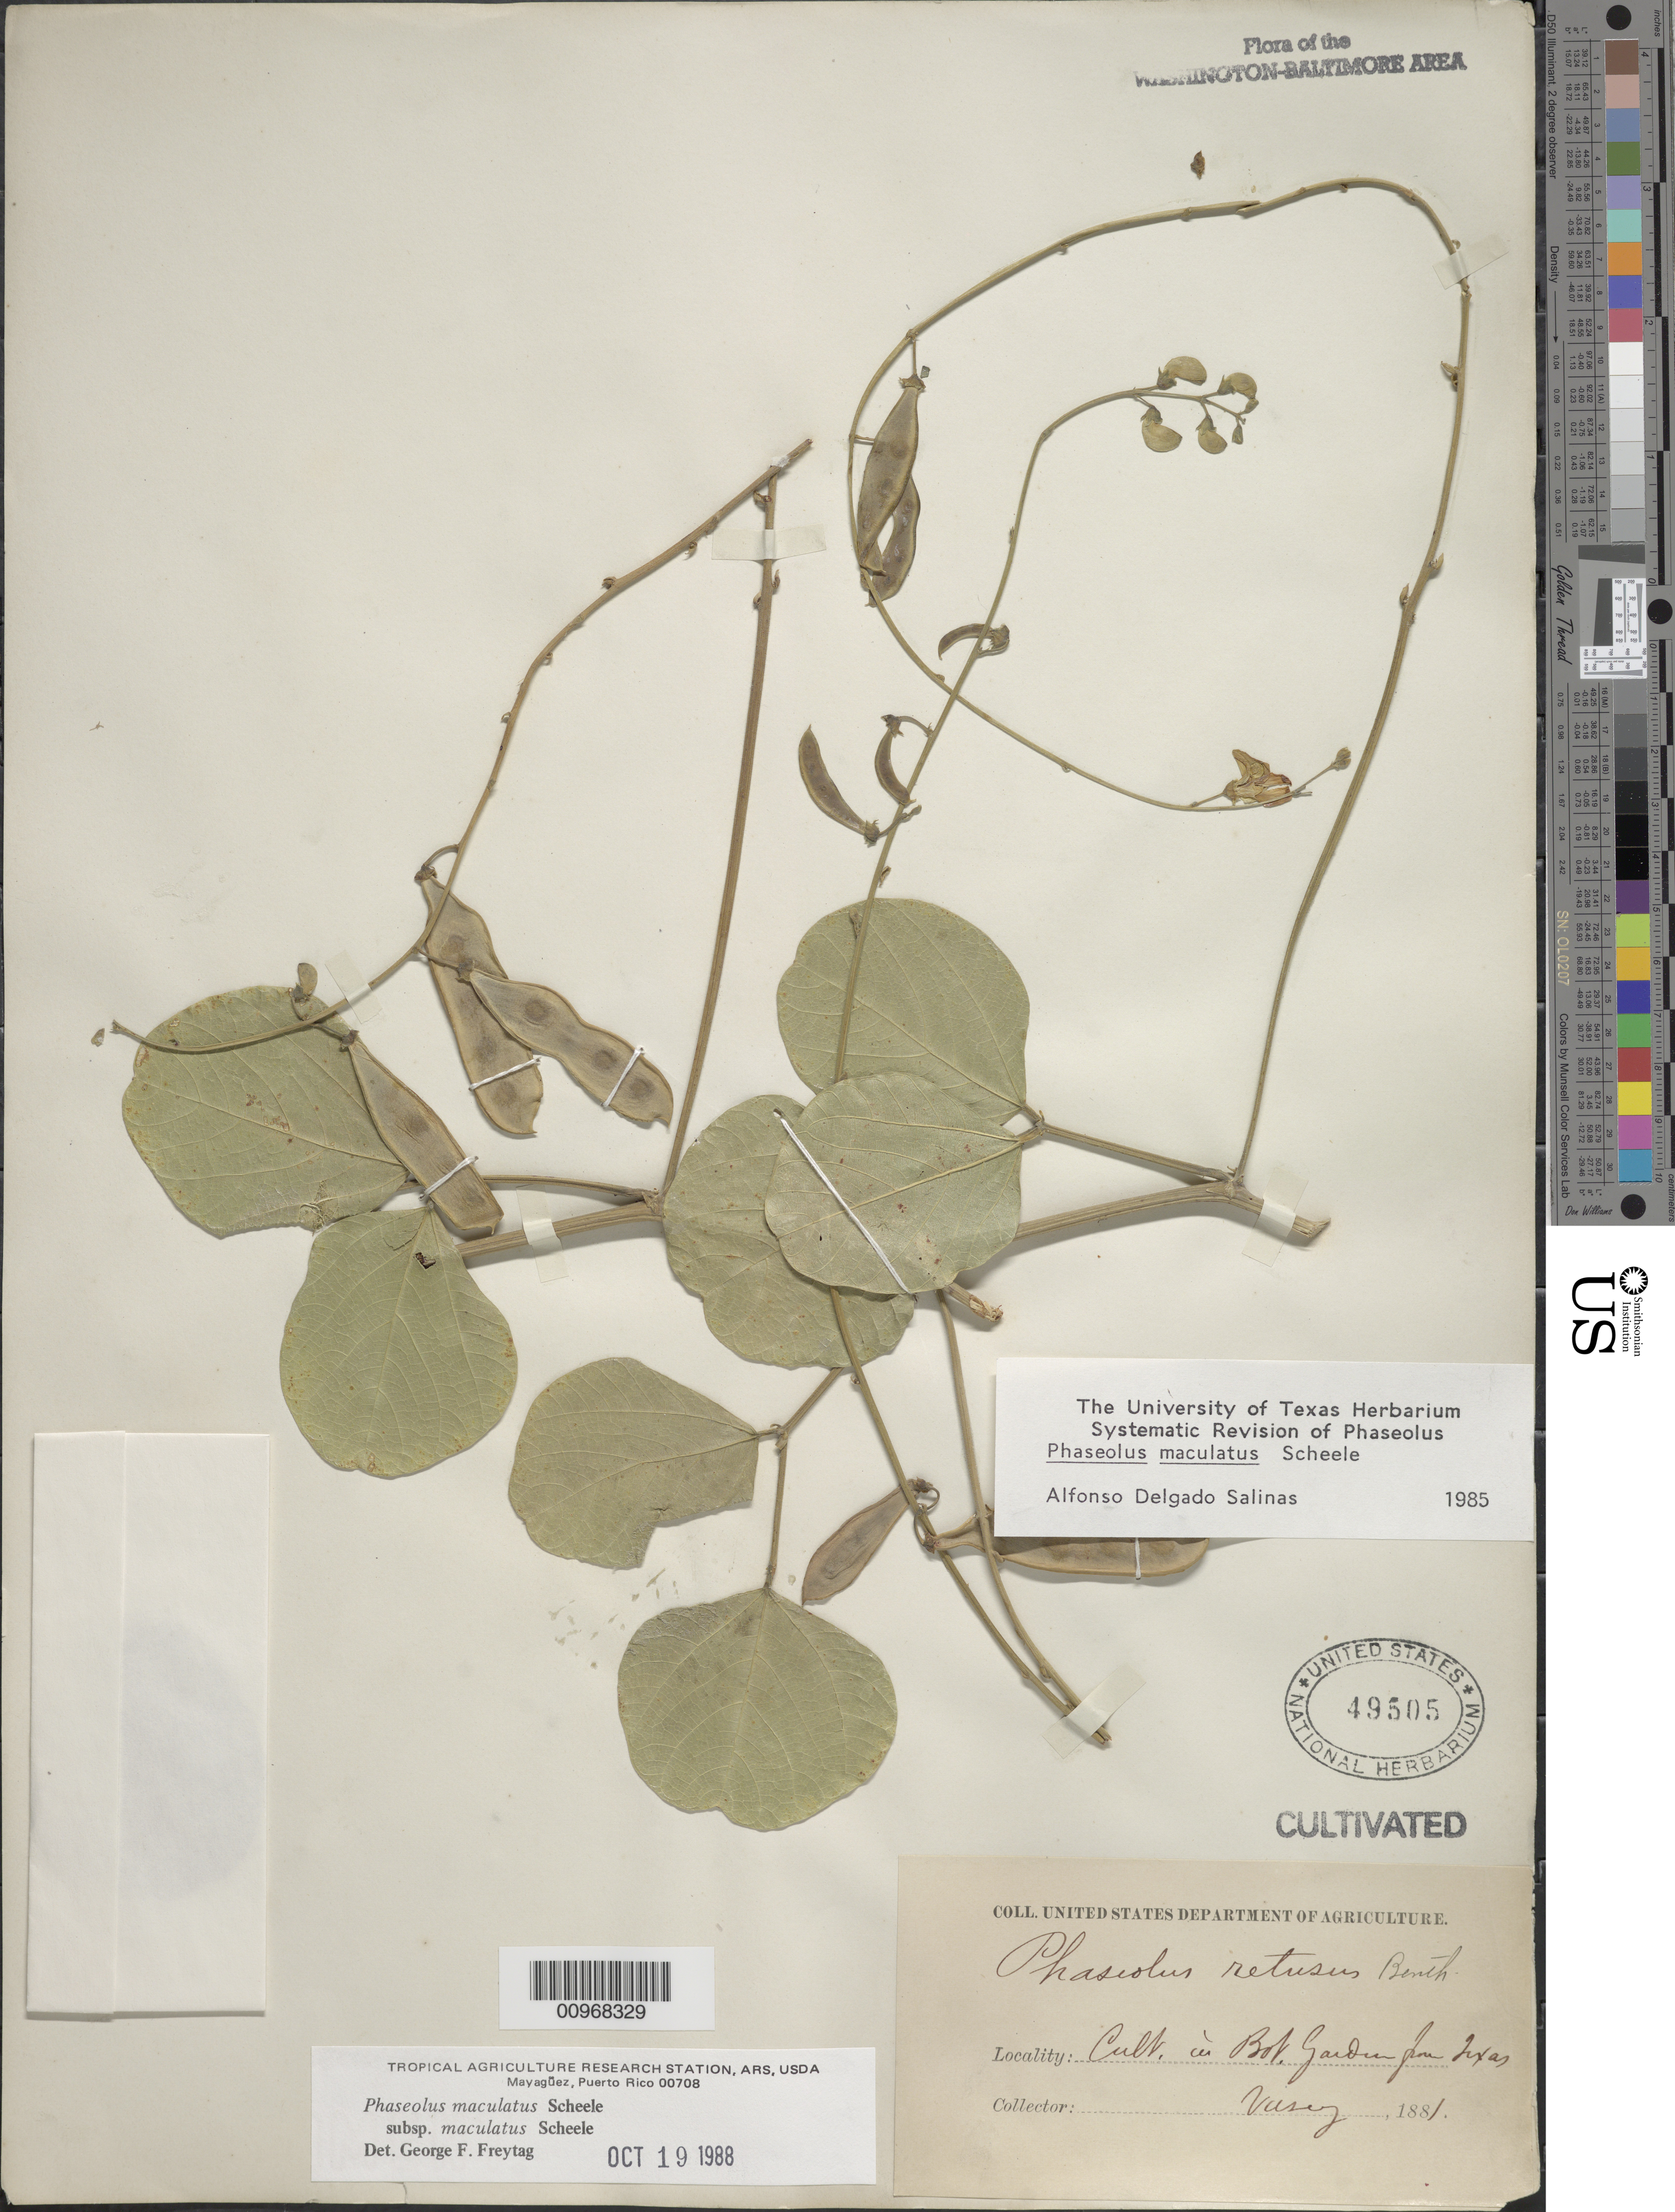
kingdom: Plantae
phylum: Tracheophyta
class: Magnoliopsida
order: Fabales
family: Fabaceae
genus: Phaseolus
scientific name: Phaseolus maculatus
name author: Scheele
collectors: G. R. Vasey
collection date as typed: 1881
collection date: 1881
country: United States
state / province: District of Columbia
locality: Botanical Gardens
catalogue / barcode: US 49505